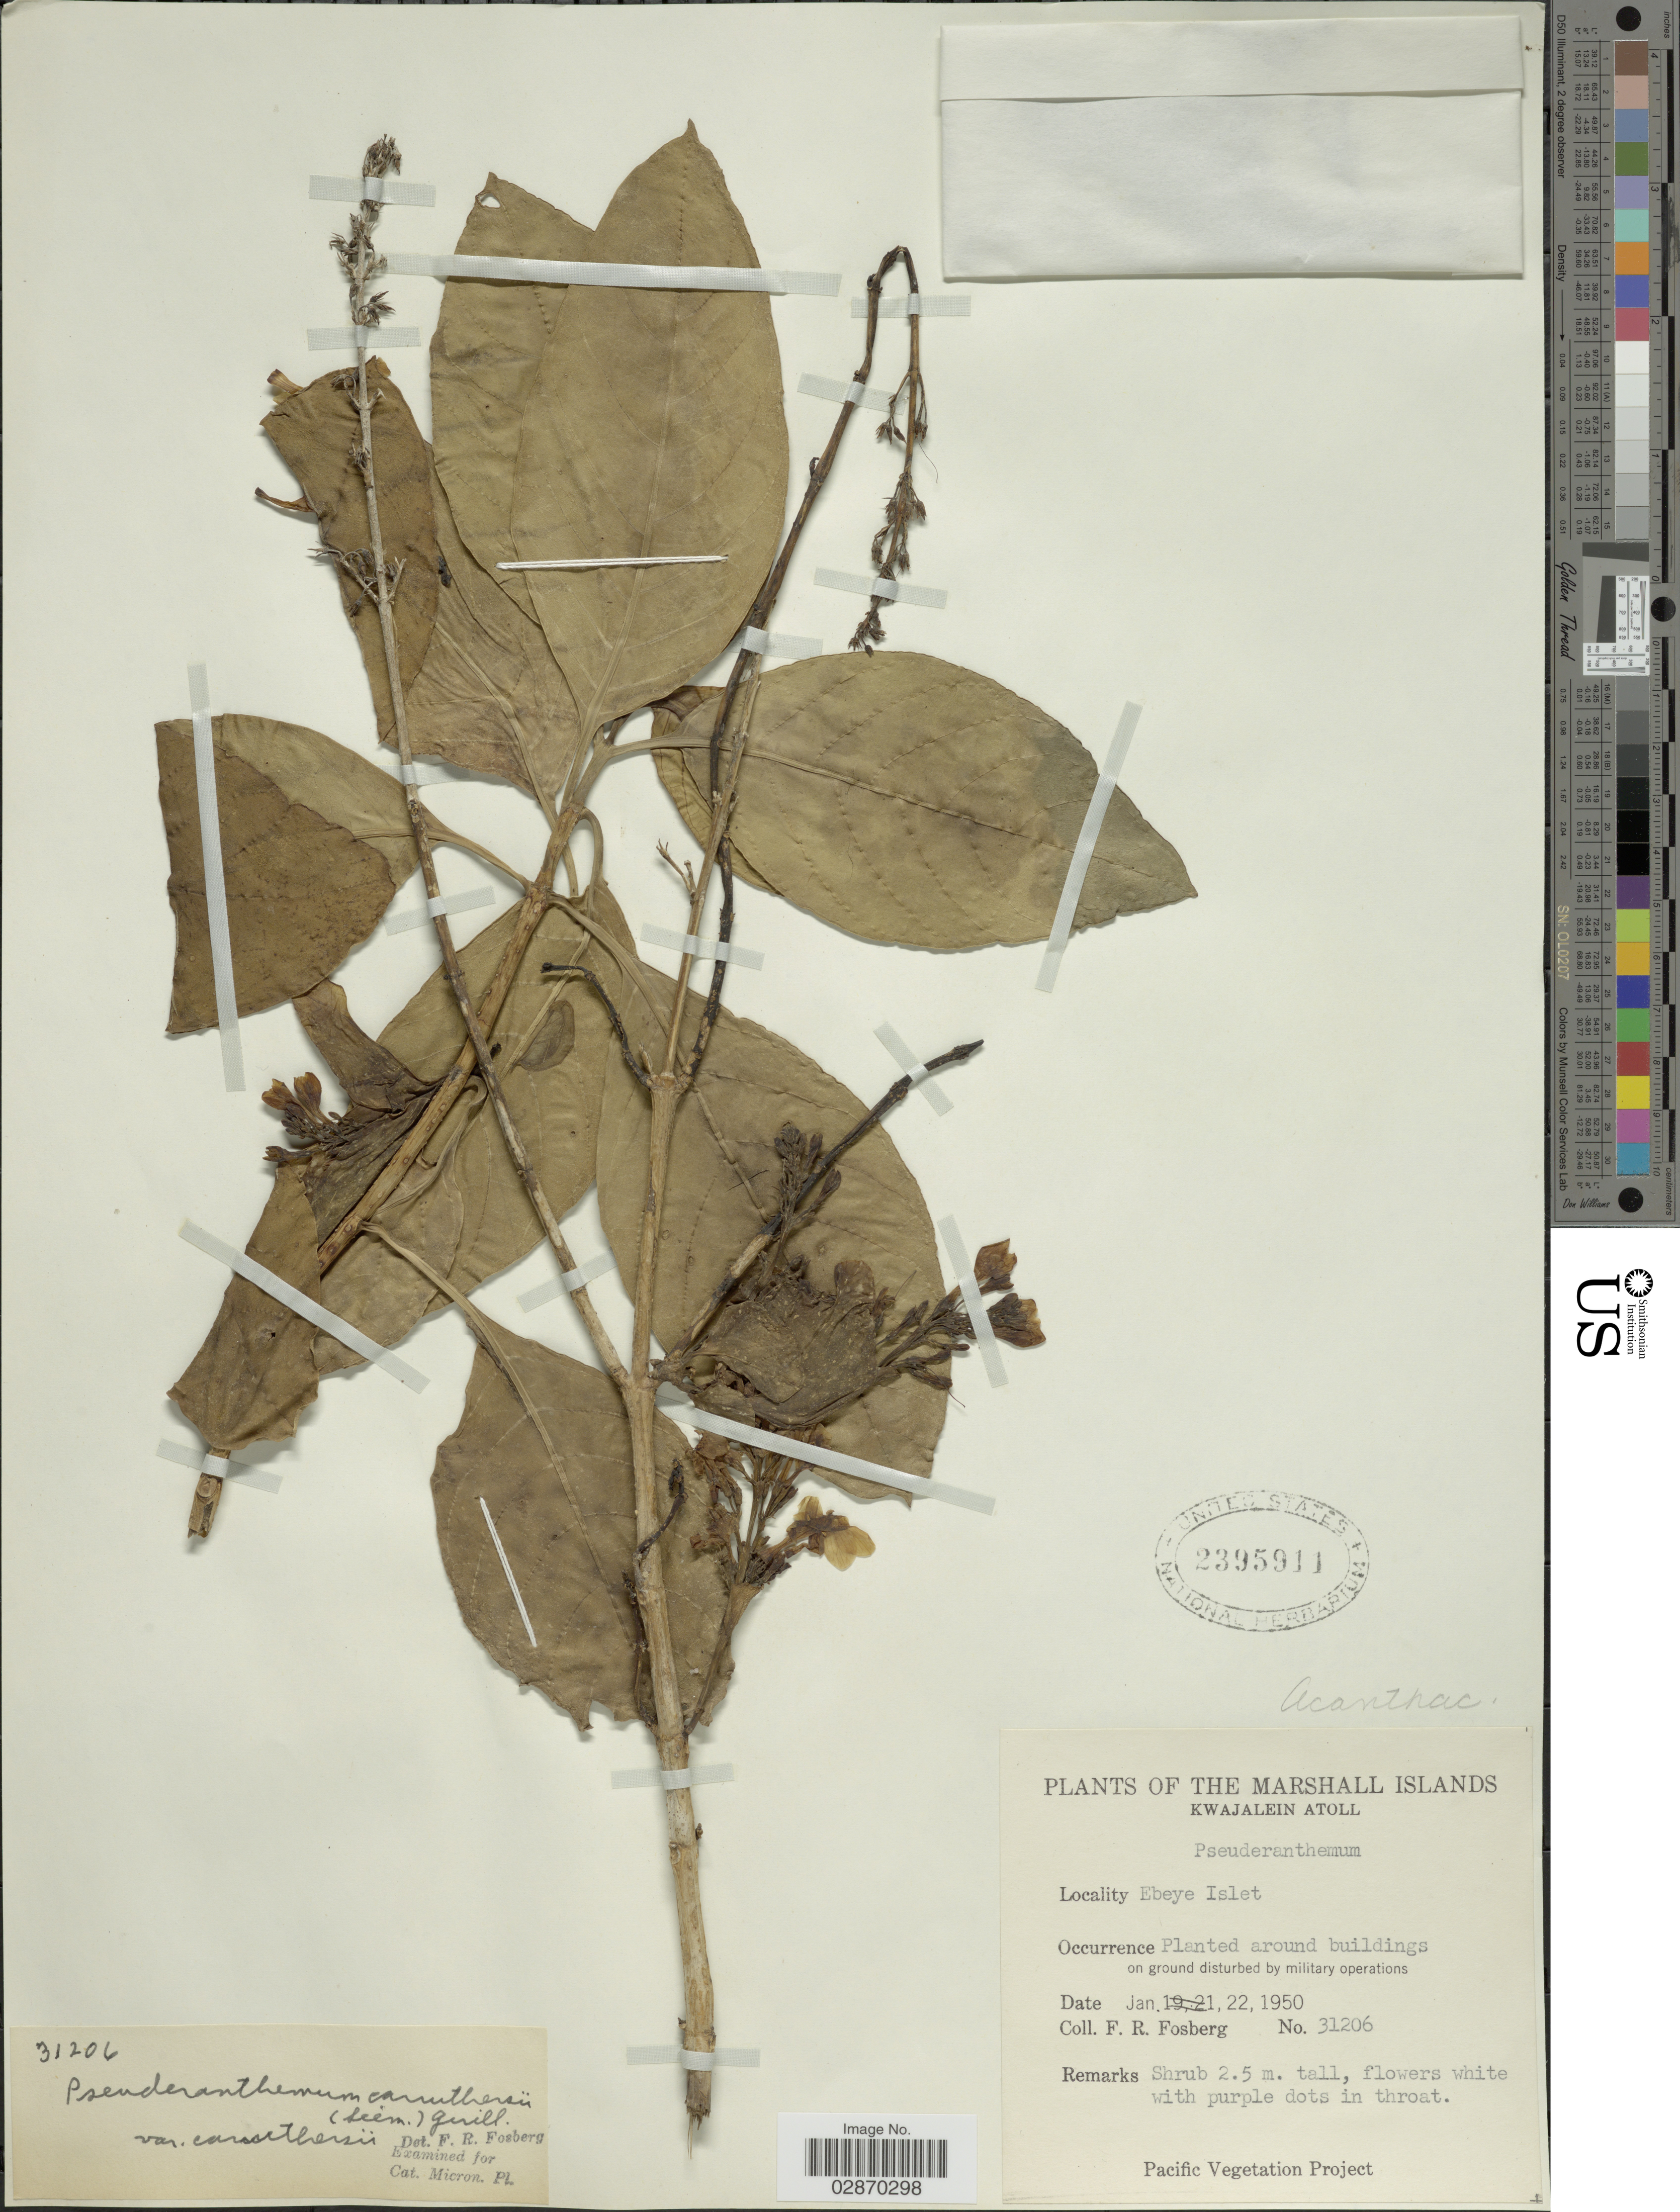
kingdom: Plantae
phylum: Tracheophyta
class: Magnoliopsida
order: Lamiales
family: Acanthaceae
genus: Pseuderanthemum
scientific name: Pseuderanthemum carruthersii var. carruthersii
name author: (Seem.) Guillaumin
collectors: F. R. Fosberg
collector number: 31206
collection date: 1950-01-22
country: Marshall Islands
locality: Kwajalein Atoll. Ebeye Islet.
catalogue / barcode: US 2395911